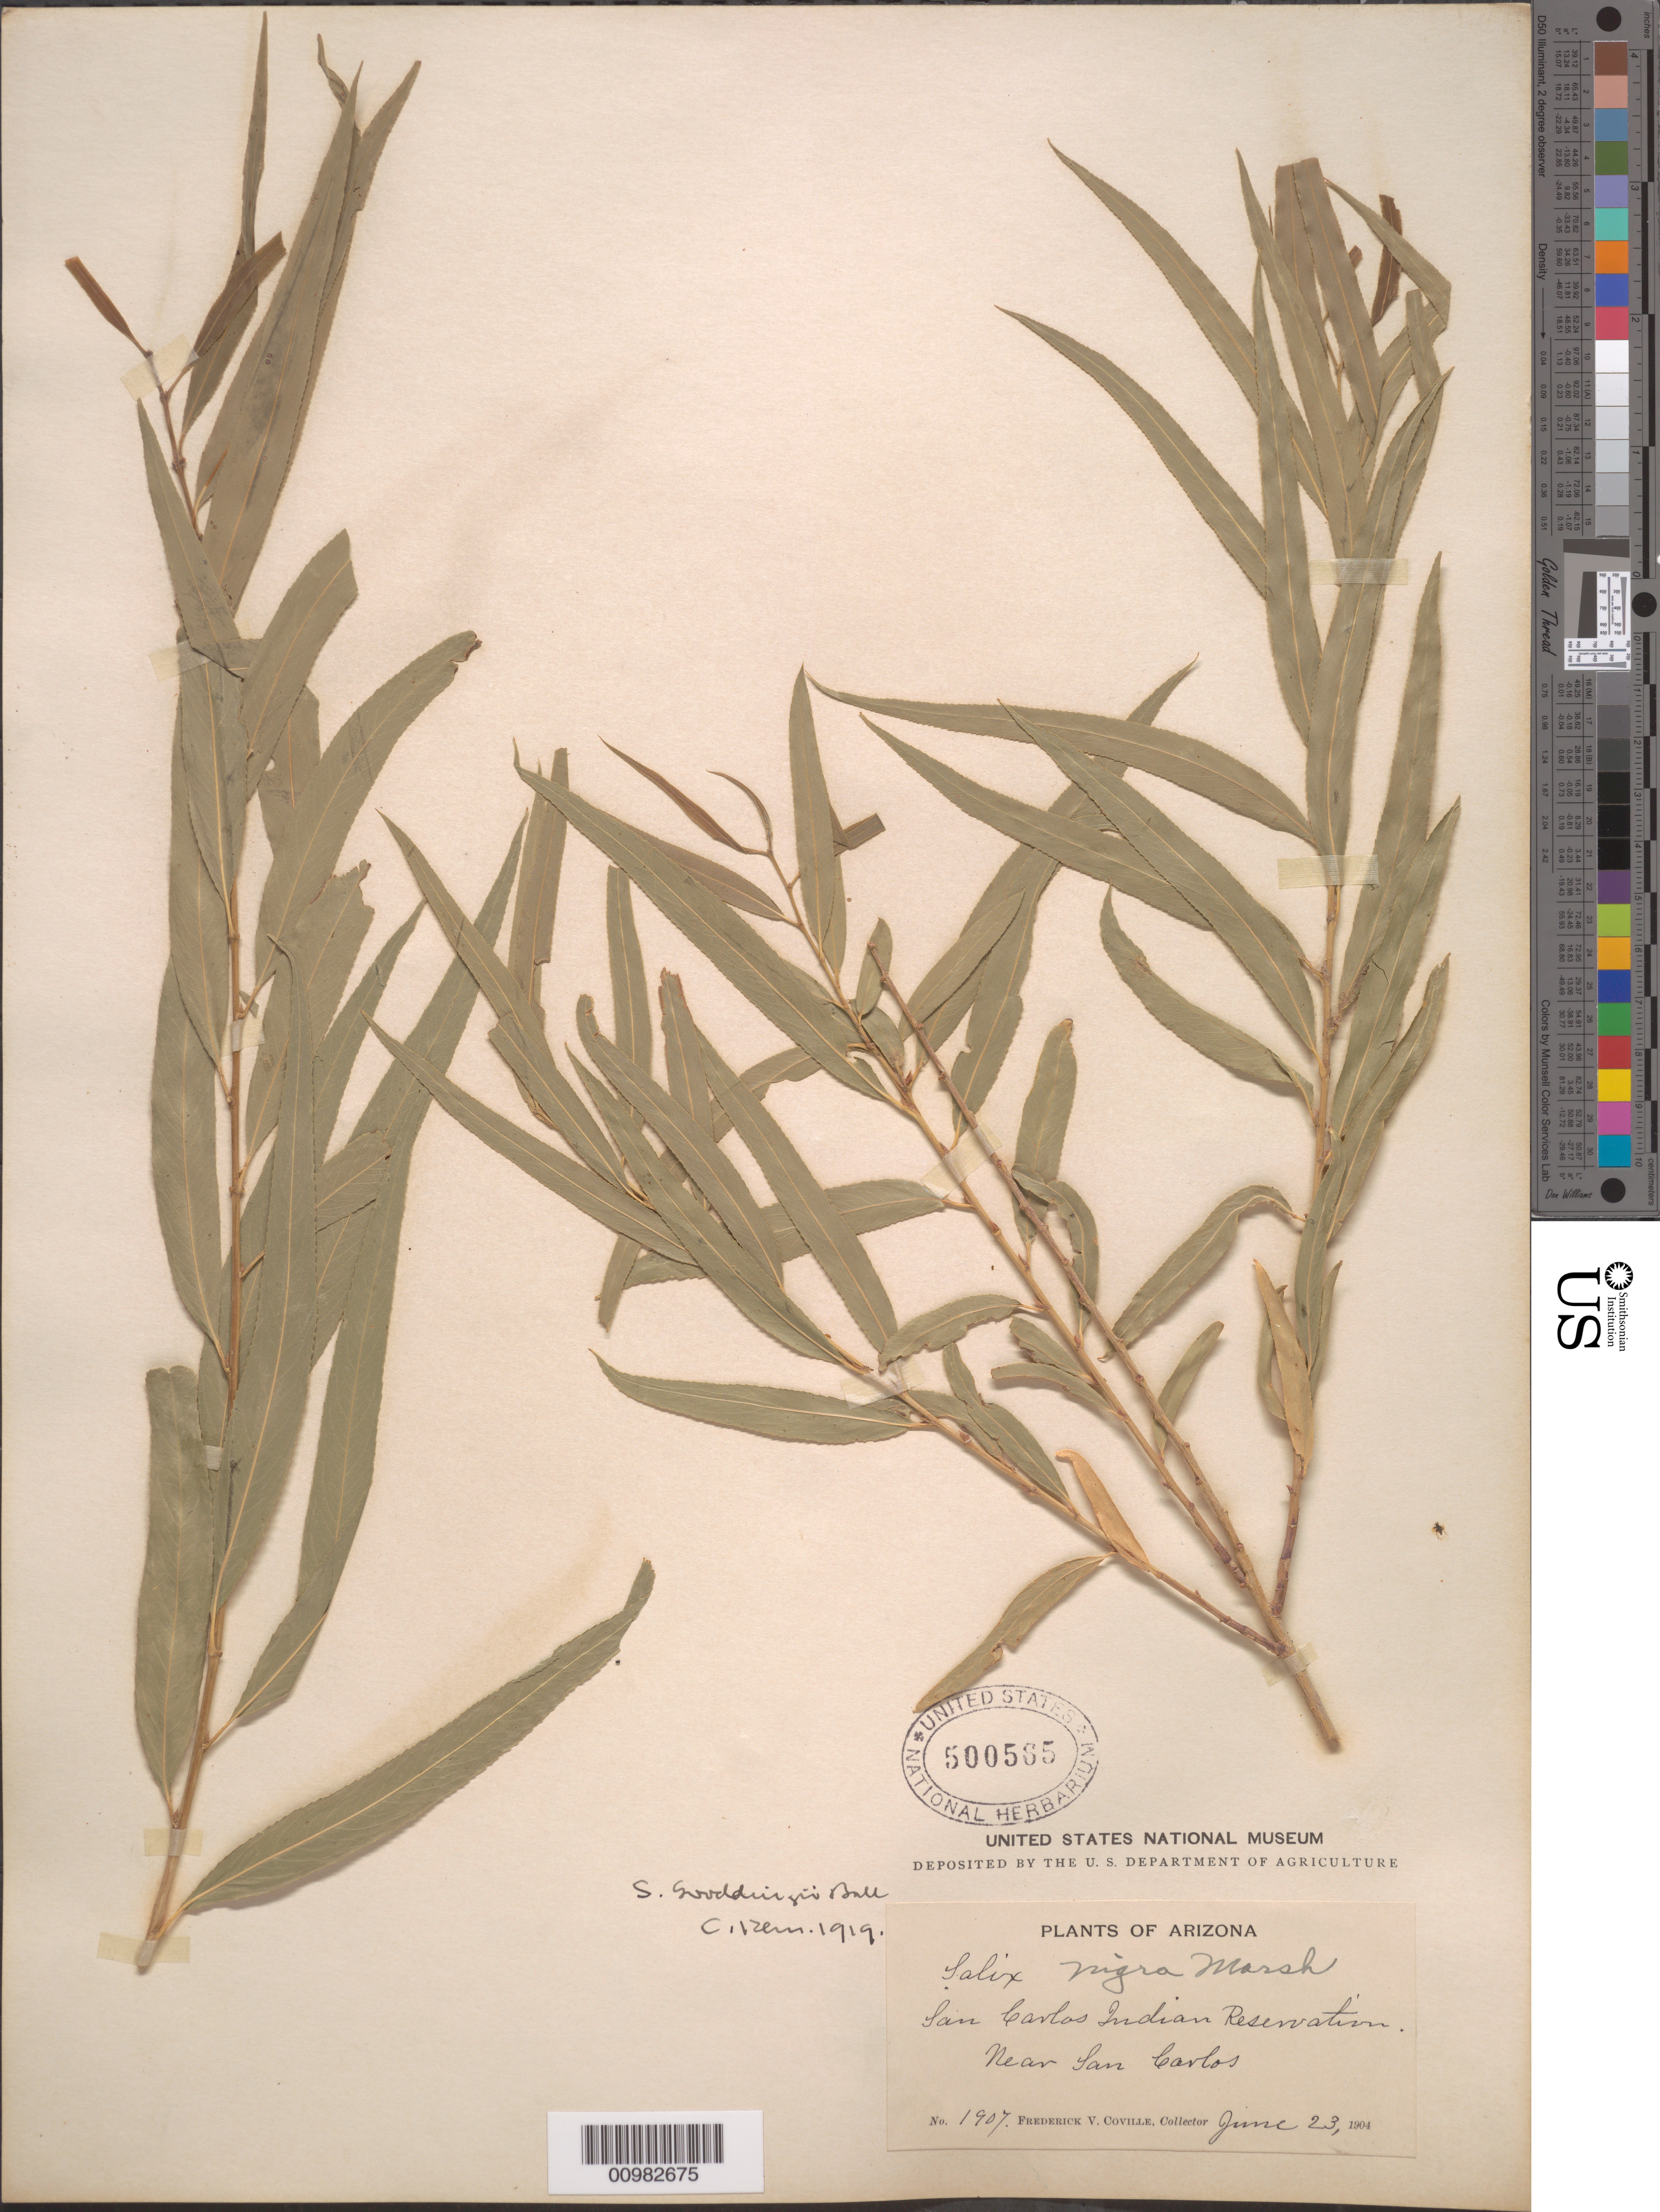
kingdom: Plantae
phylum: Tracheophyta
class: Magnoliopsida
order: Malpighiales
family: Salicaceae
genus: Salix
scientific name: Salix gooddingii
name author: C.R. Ball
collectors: F. V. Coville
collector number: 1907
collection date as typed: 23 Jun 1904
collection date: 1904-06-23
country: United States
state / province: Arizona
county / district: Gila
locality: San Carlos Indian Reservation, near San Carlos.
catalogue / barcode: US 500585